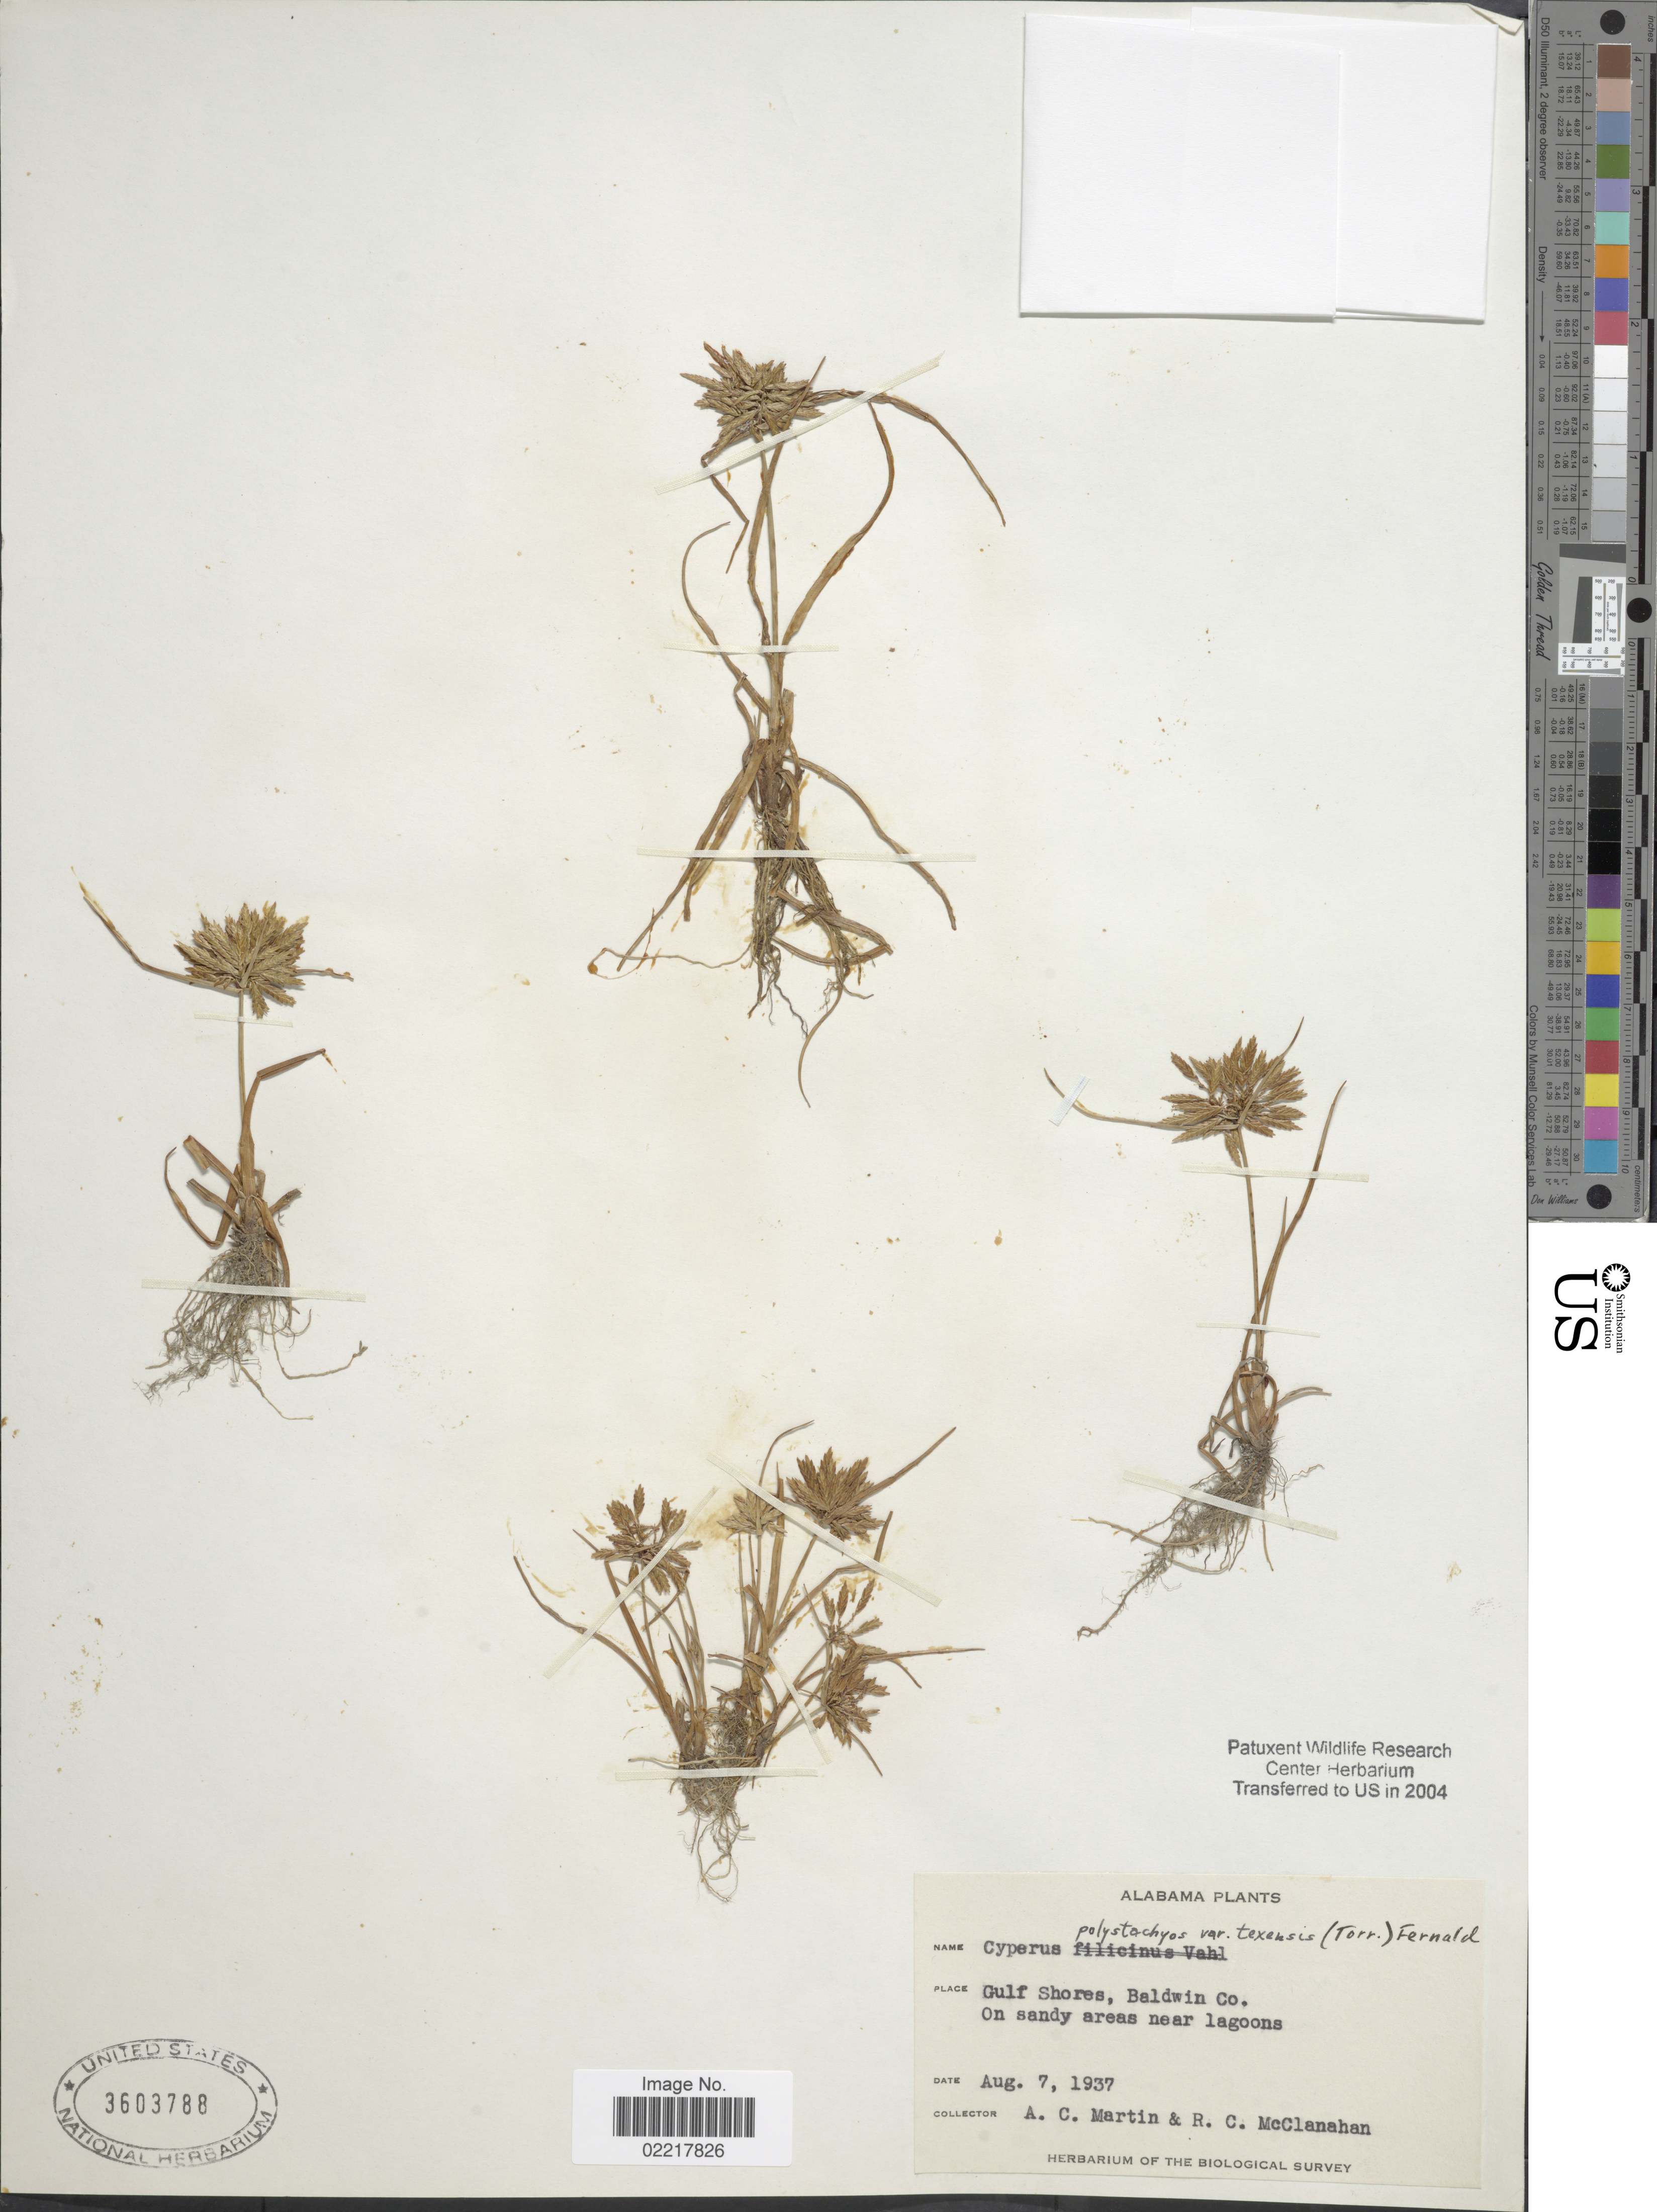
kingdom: Plantae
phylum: Tracheophyta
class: Liliopsida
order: Poales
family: Cyperaceae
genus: Cyperus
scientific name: Cyperus polystachyos var. texensis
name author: (Torr.) Fernald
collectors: A. C. Martin & R. McClanahan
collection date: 1937-08-07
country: United States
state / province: Alabama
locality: Gulf Shores, baldwin Co. On sandy areas near lagoons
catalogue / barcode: US 3603788